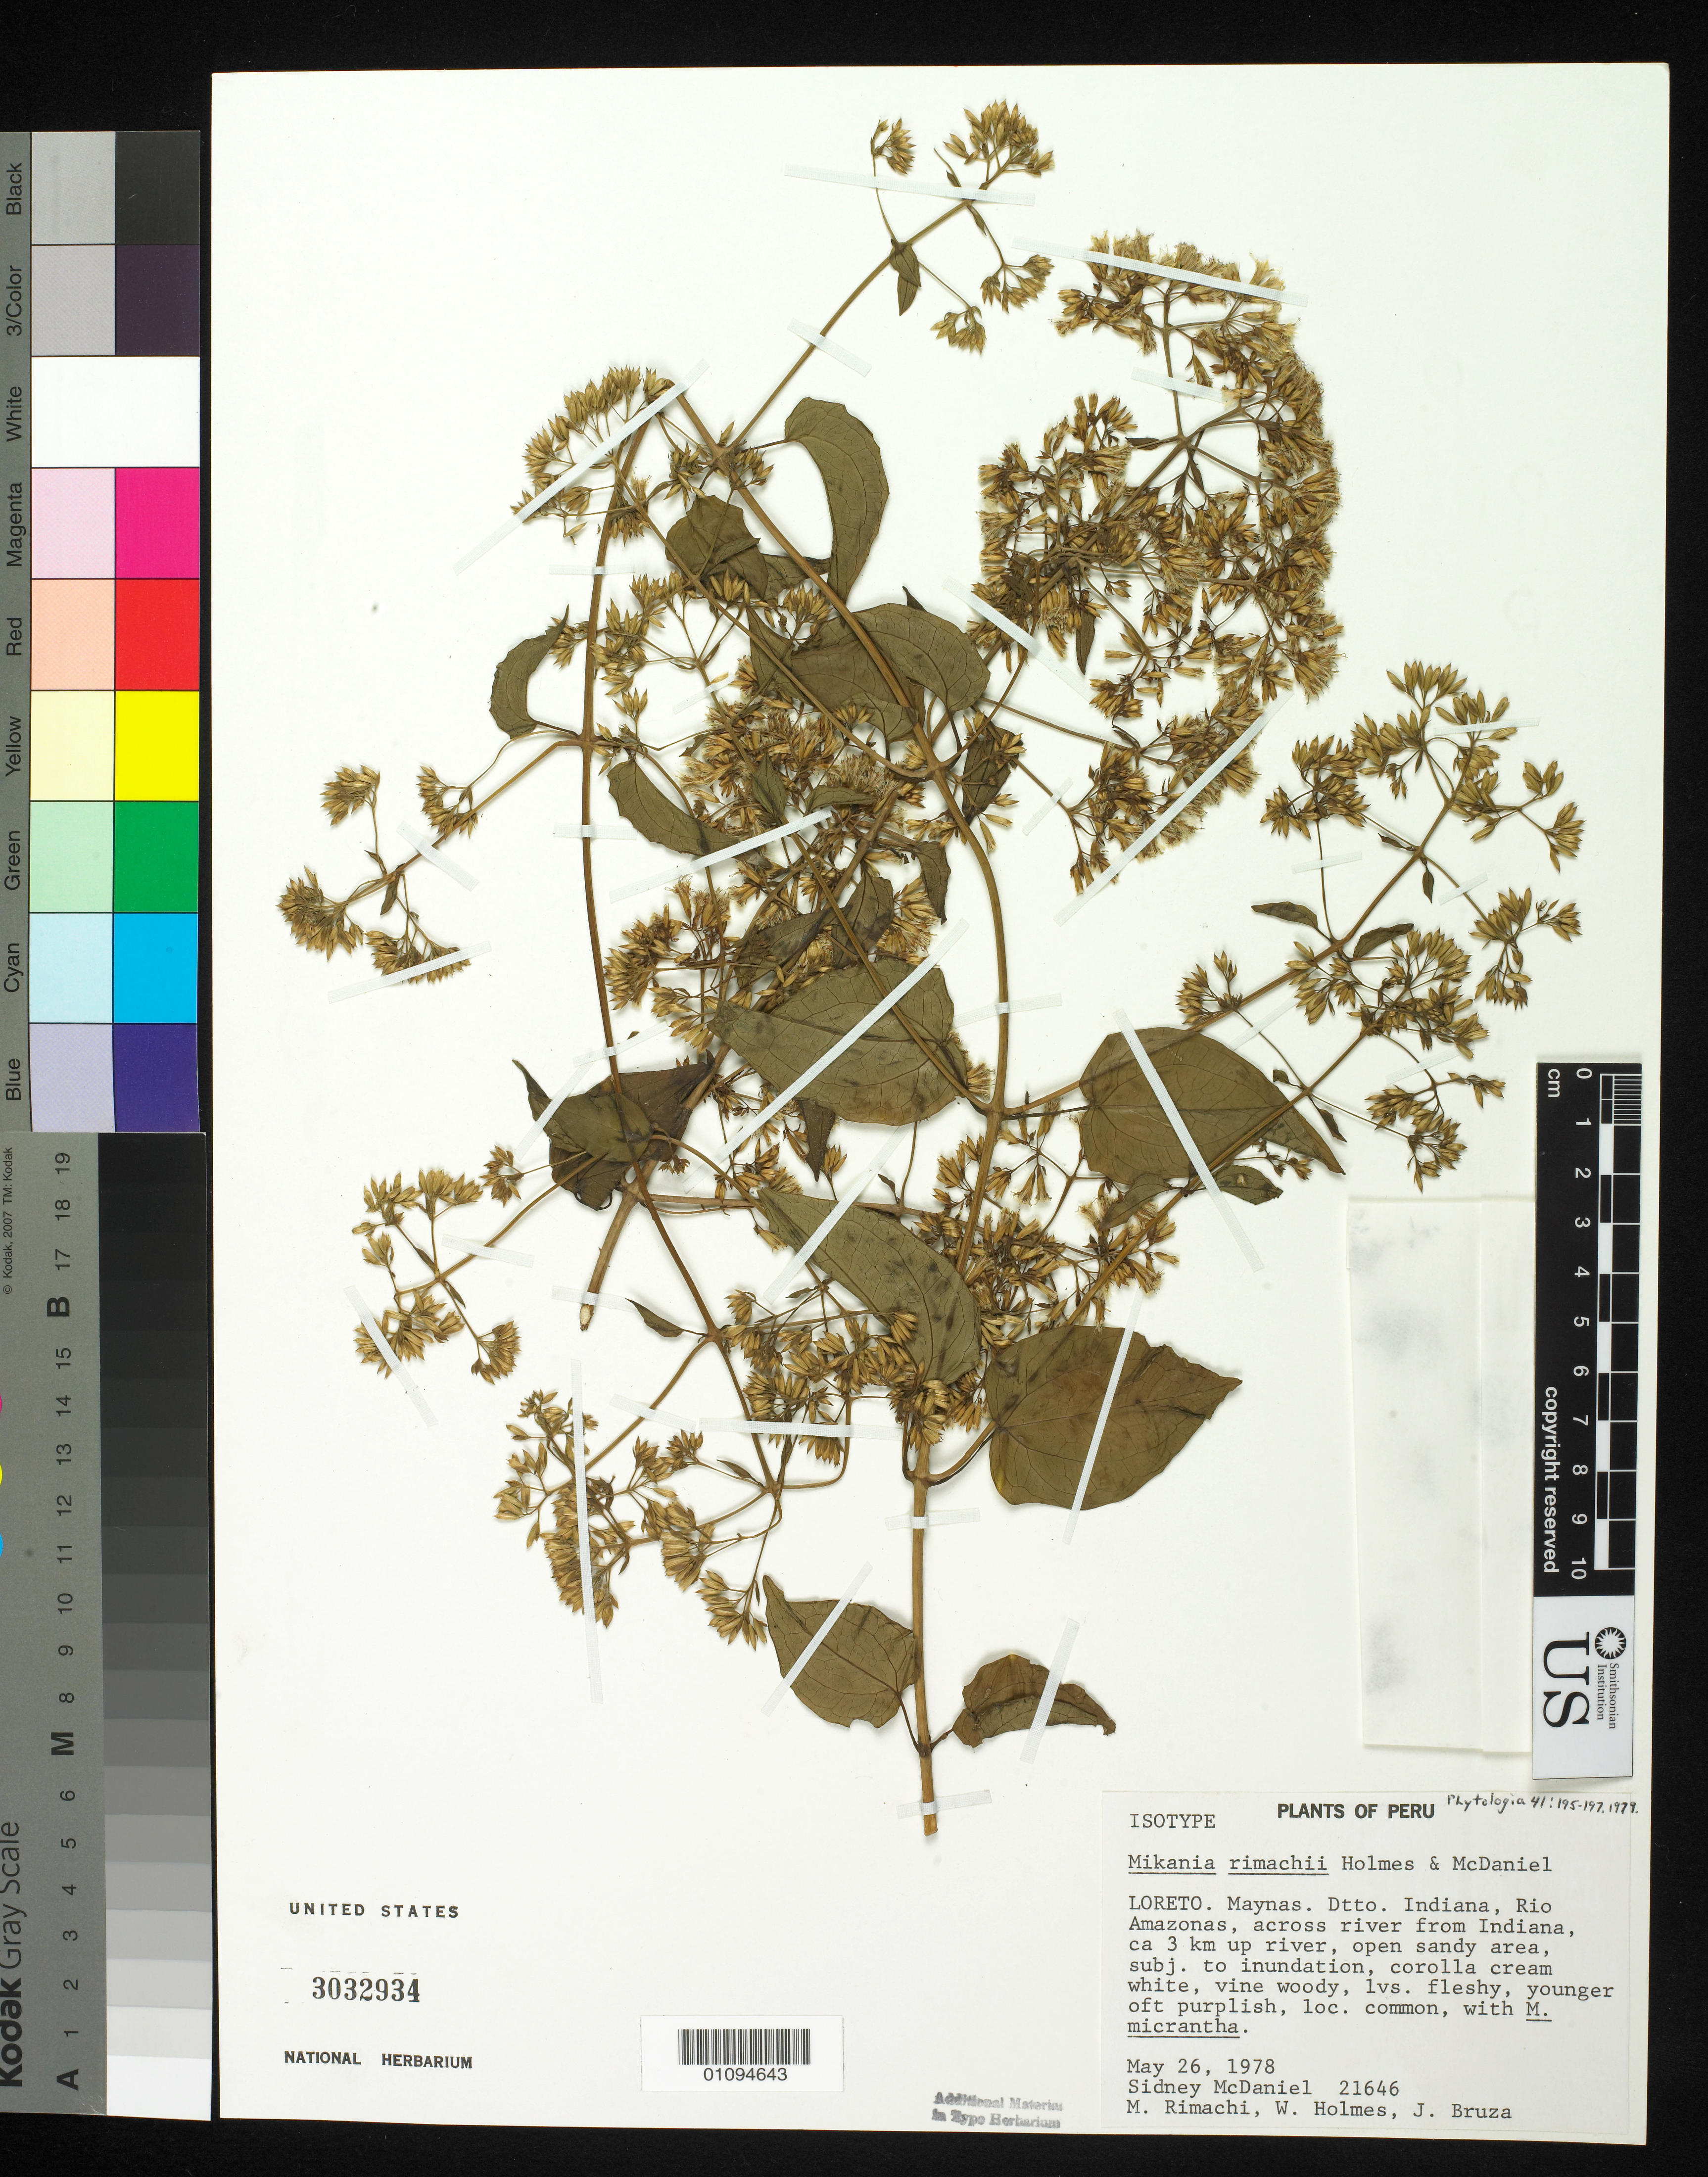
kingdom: Plantae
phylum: Tracheophyta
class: Magnoliopsida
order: Asterales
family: Asteraceae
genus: Mikania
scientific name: Mikania rimachii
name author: W.C. Holmes & McDaniel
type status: Isotype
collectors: S. T. McDaniel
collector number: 21646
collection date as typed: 26 May 1978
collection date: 1978-05-26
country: Peru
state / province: Loreto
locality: Maynas Indiana, Rio Amazonas.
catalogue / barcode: US 3032934